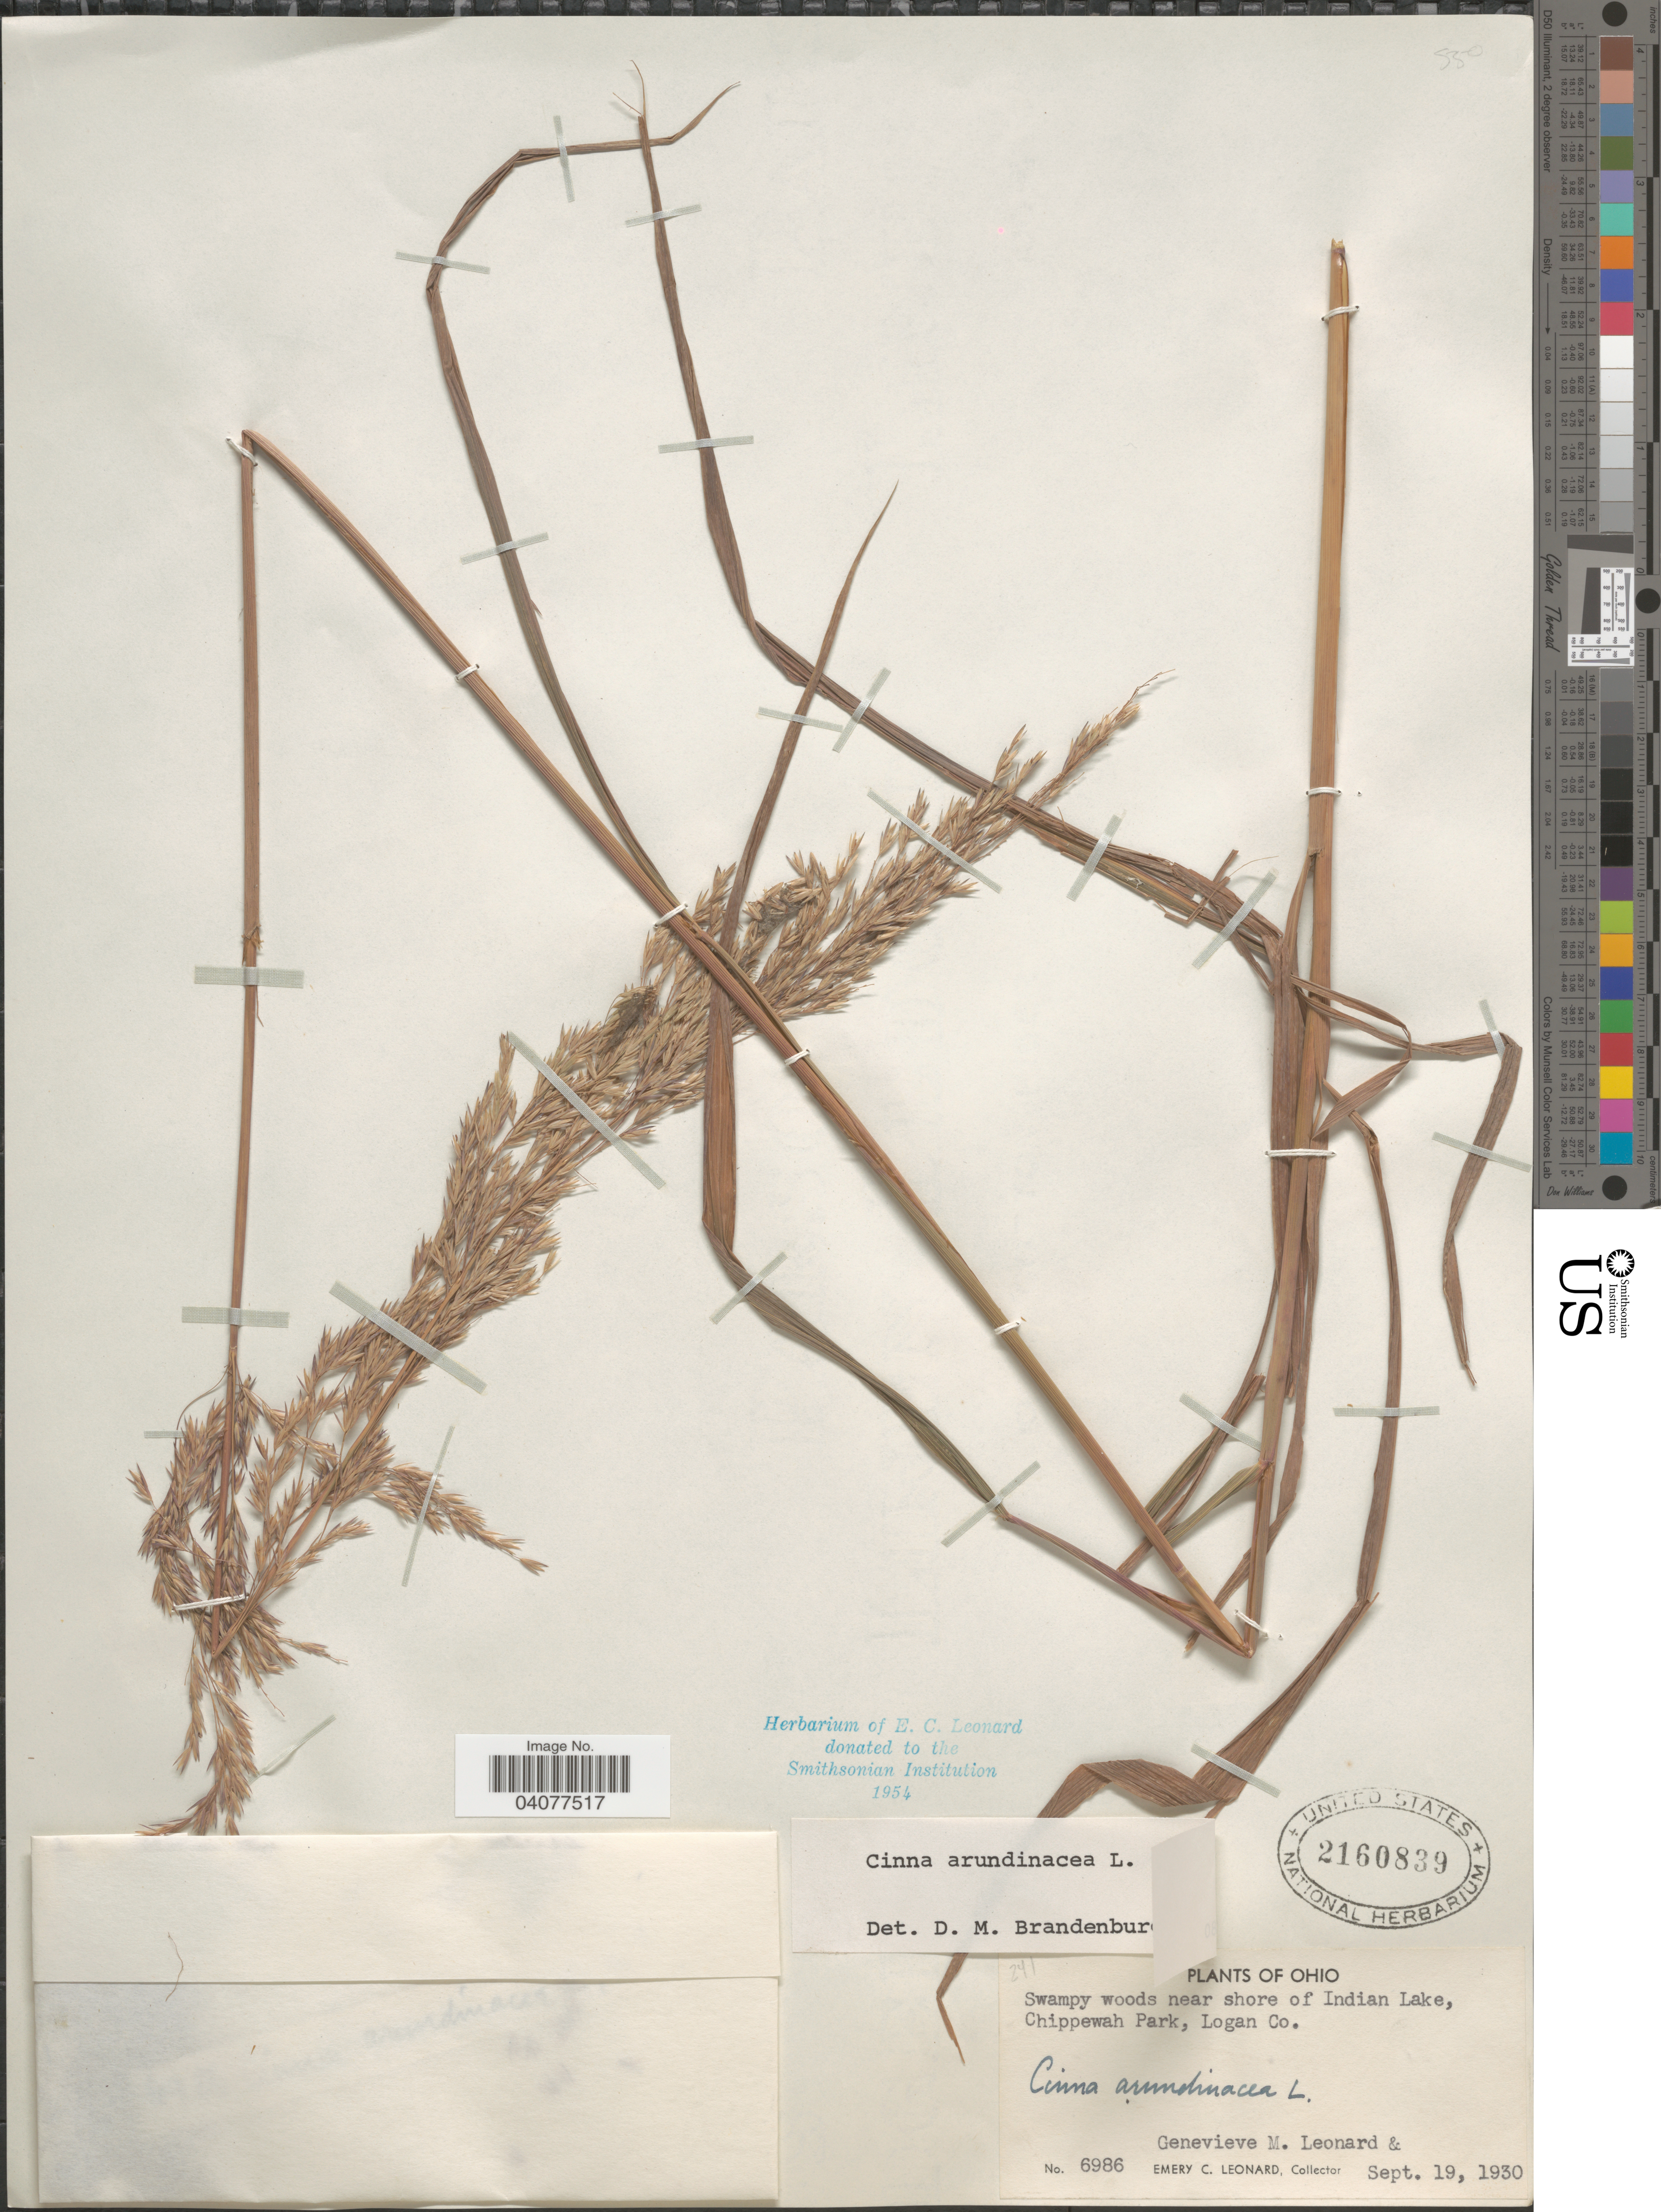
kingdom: Plantae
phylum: Tracheophyta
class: Liliopsida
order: Poales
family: Poaceae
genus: Cinna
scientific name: Cinna arundinacea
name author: L.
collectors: G. M. Leonard & E. C. Leonard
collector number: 6986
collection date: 1930-09-19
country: United States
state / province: Ohio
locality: Swampy woods near shore of Indian Lake, Chippewah Park, Logan Co.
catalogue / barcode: US 2160839